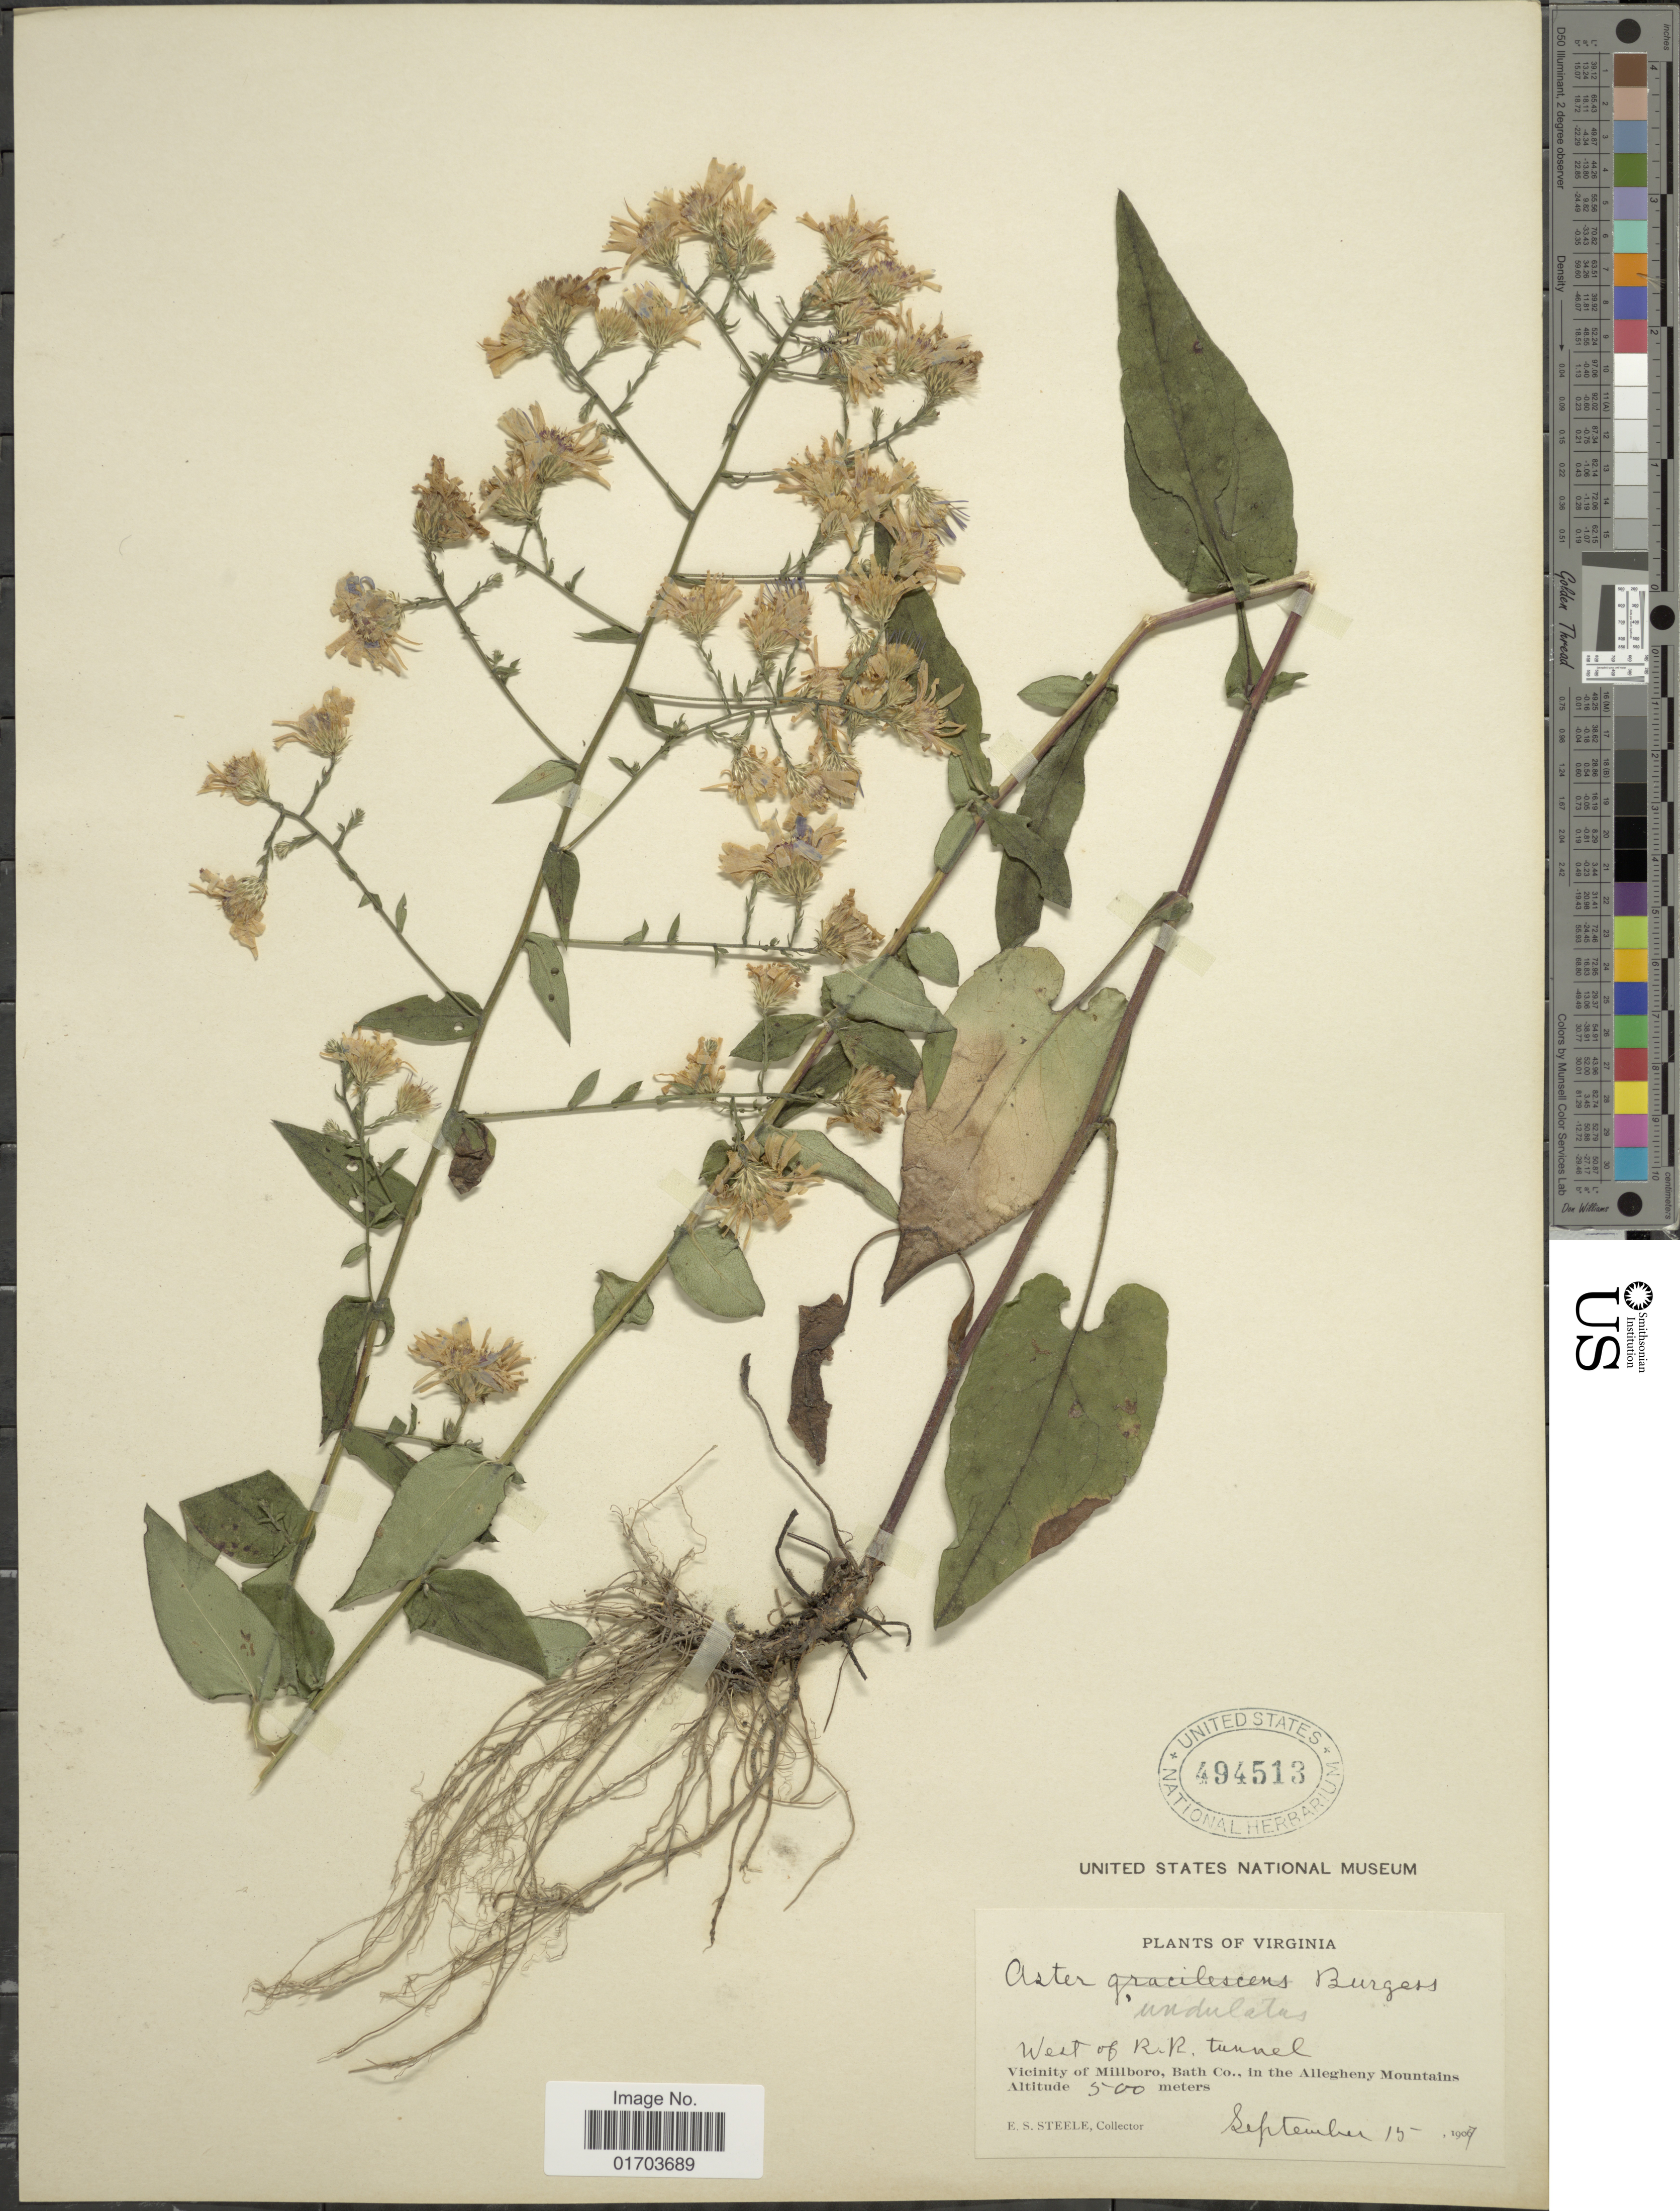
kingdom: Plantae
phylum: Tracheophyta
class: Magnoliopsida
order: Asterales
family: Asteraceae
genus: Symphyotrichum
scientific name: Symphyotrichum undulatum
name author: (L.) G.L. Nesom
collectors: E. Steele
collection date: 1907-09-15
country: United States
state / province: Virginia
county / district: Bath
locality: Virginia. West of R.R. tunnel. Vicinity of Millboro, Bath Co., in the Allegheny Mountains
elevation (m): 500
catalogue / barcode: US 494513